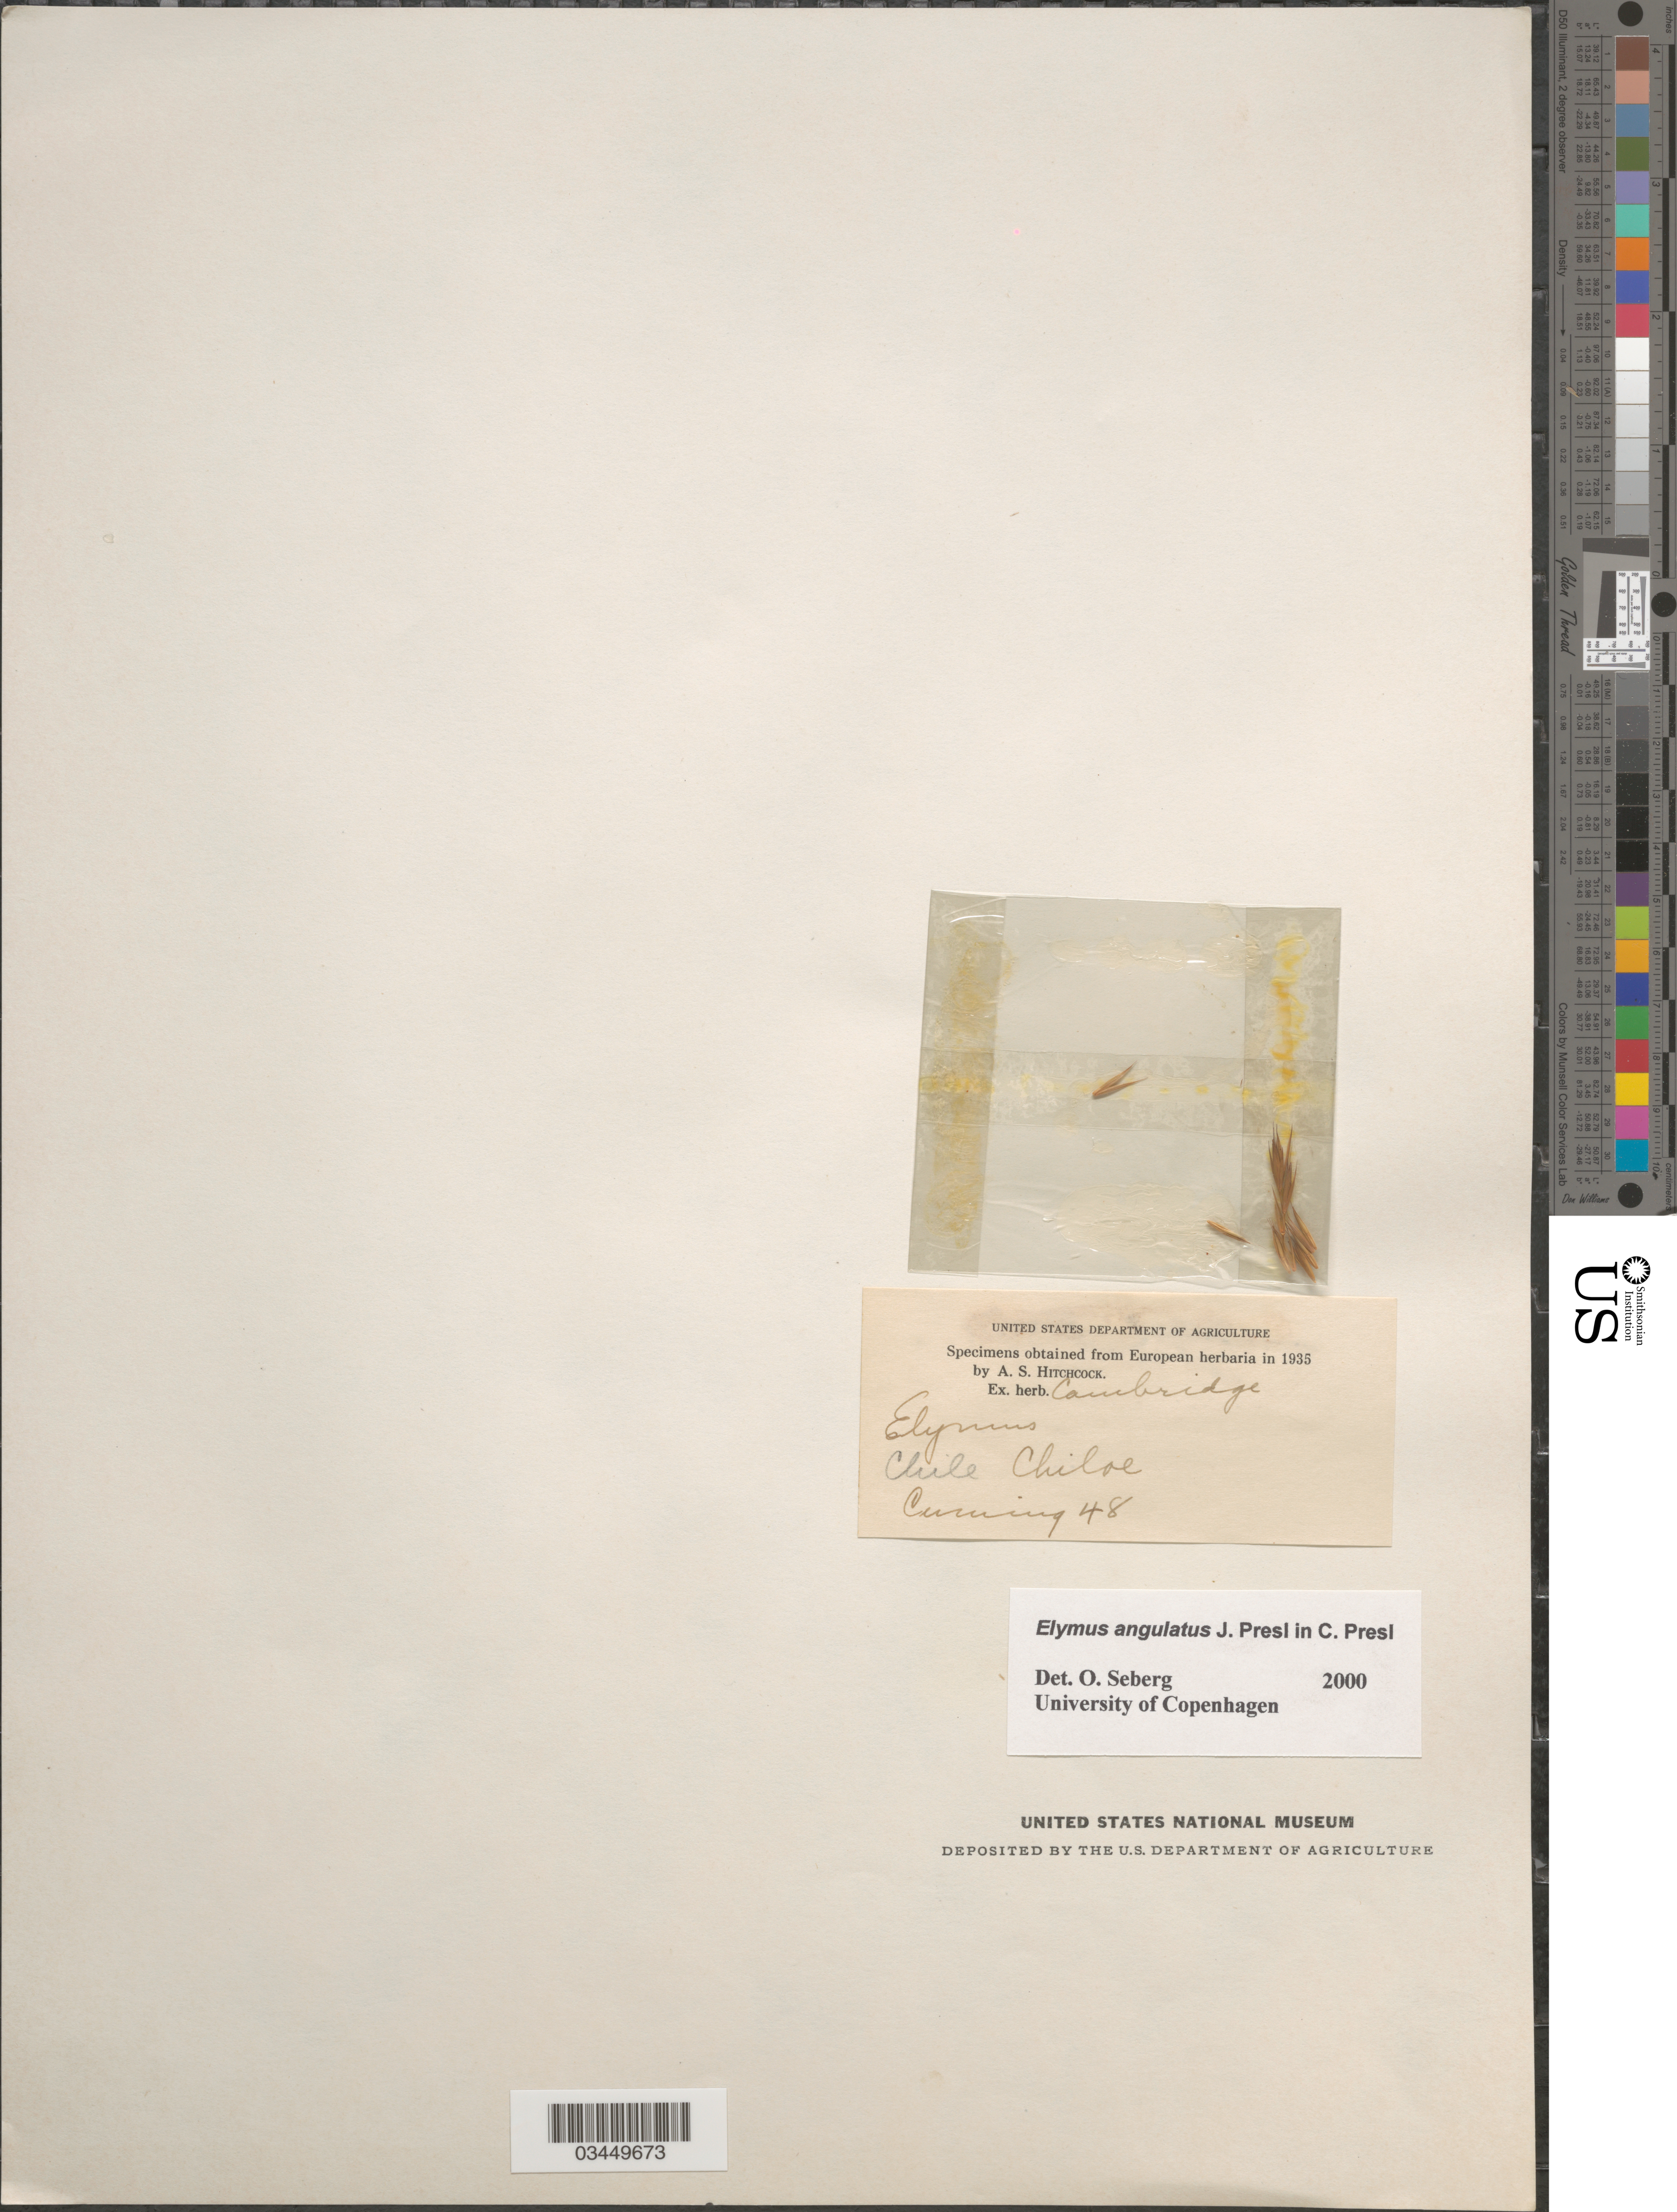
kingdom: Plantae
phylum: Tracheophyta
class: Liliopsida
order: Poales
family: Poaceae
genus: Elymus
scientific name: Elymus angulatus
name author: J. Presl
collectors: -. Cuming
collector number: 48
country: Chile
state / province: Arica y Parinacota (XV)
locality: Chiloe.